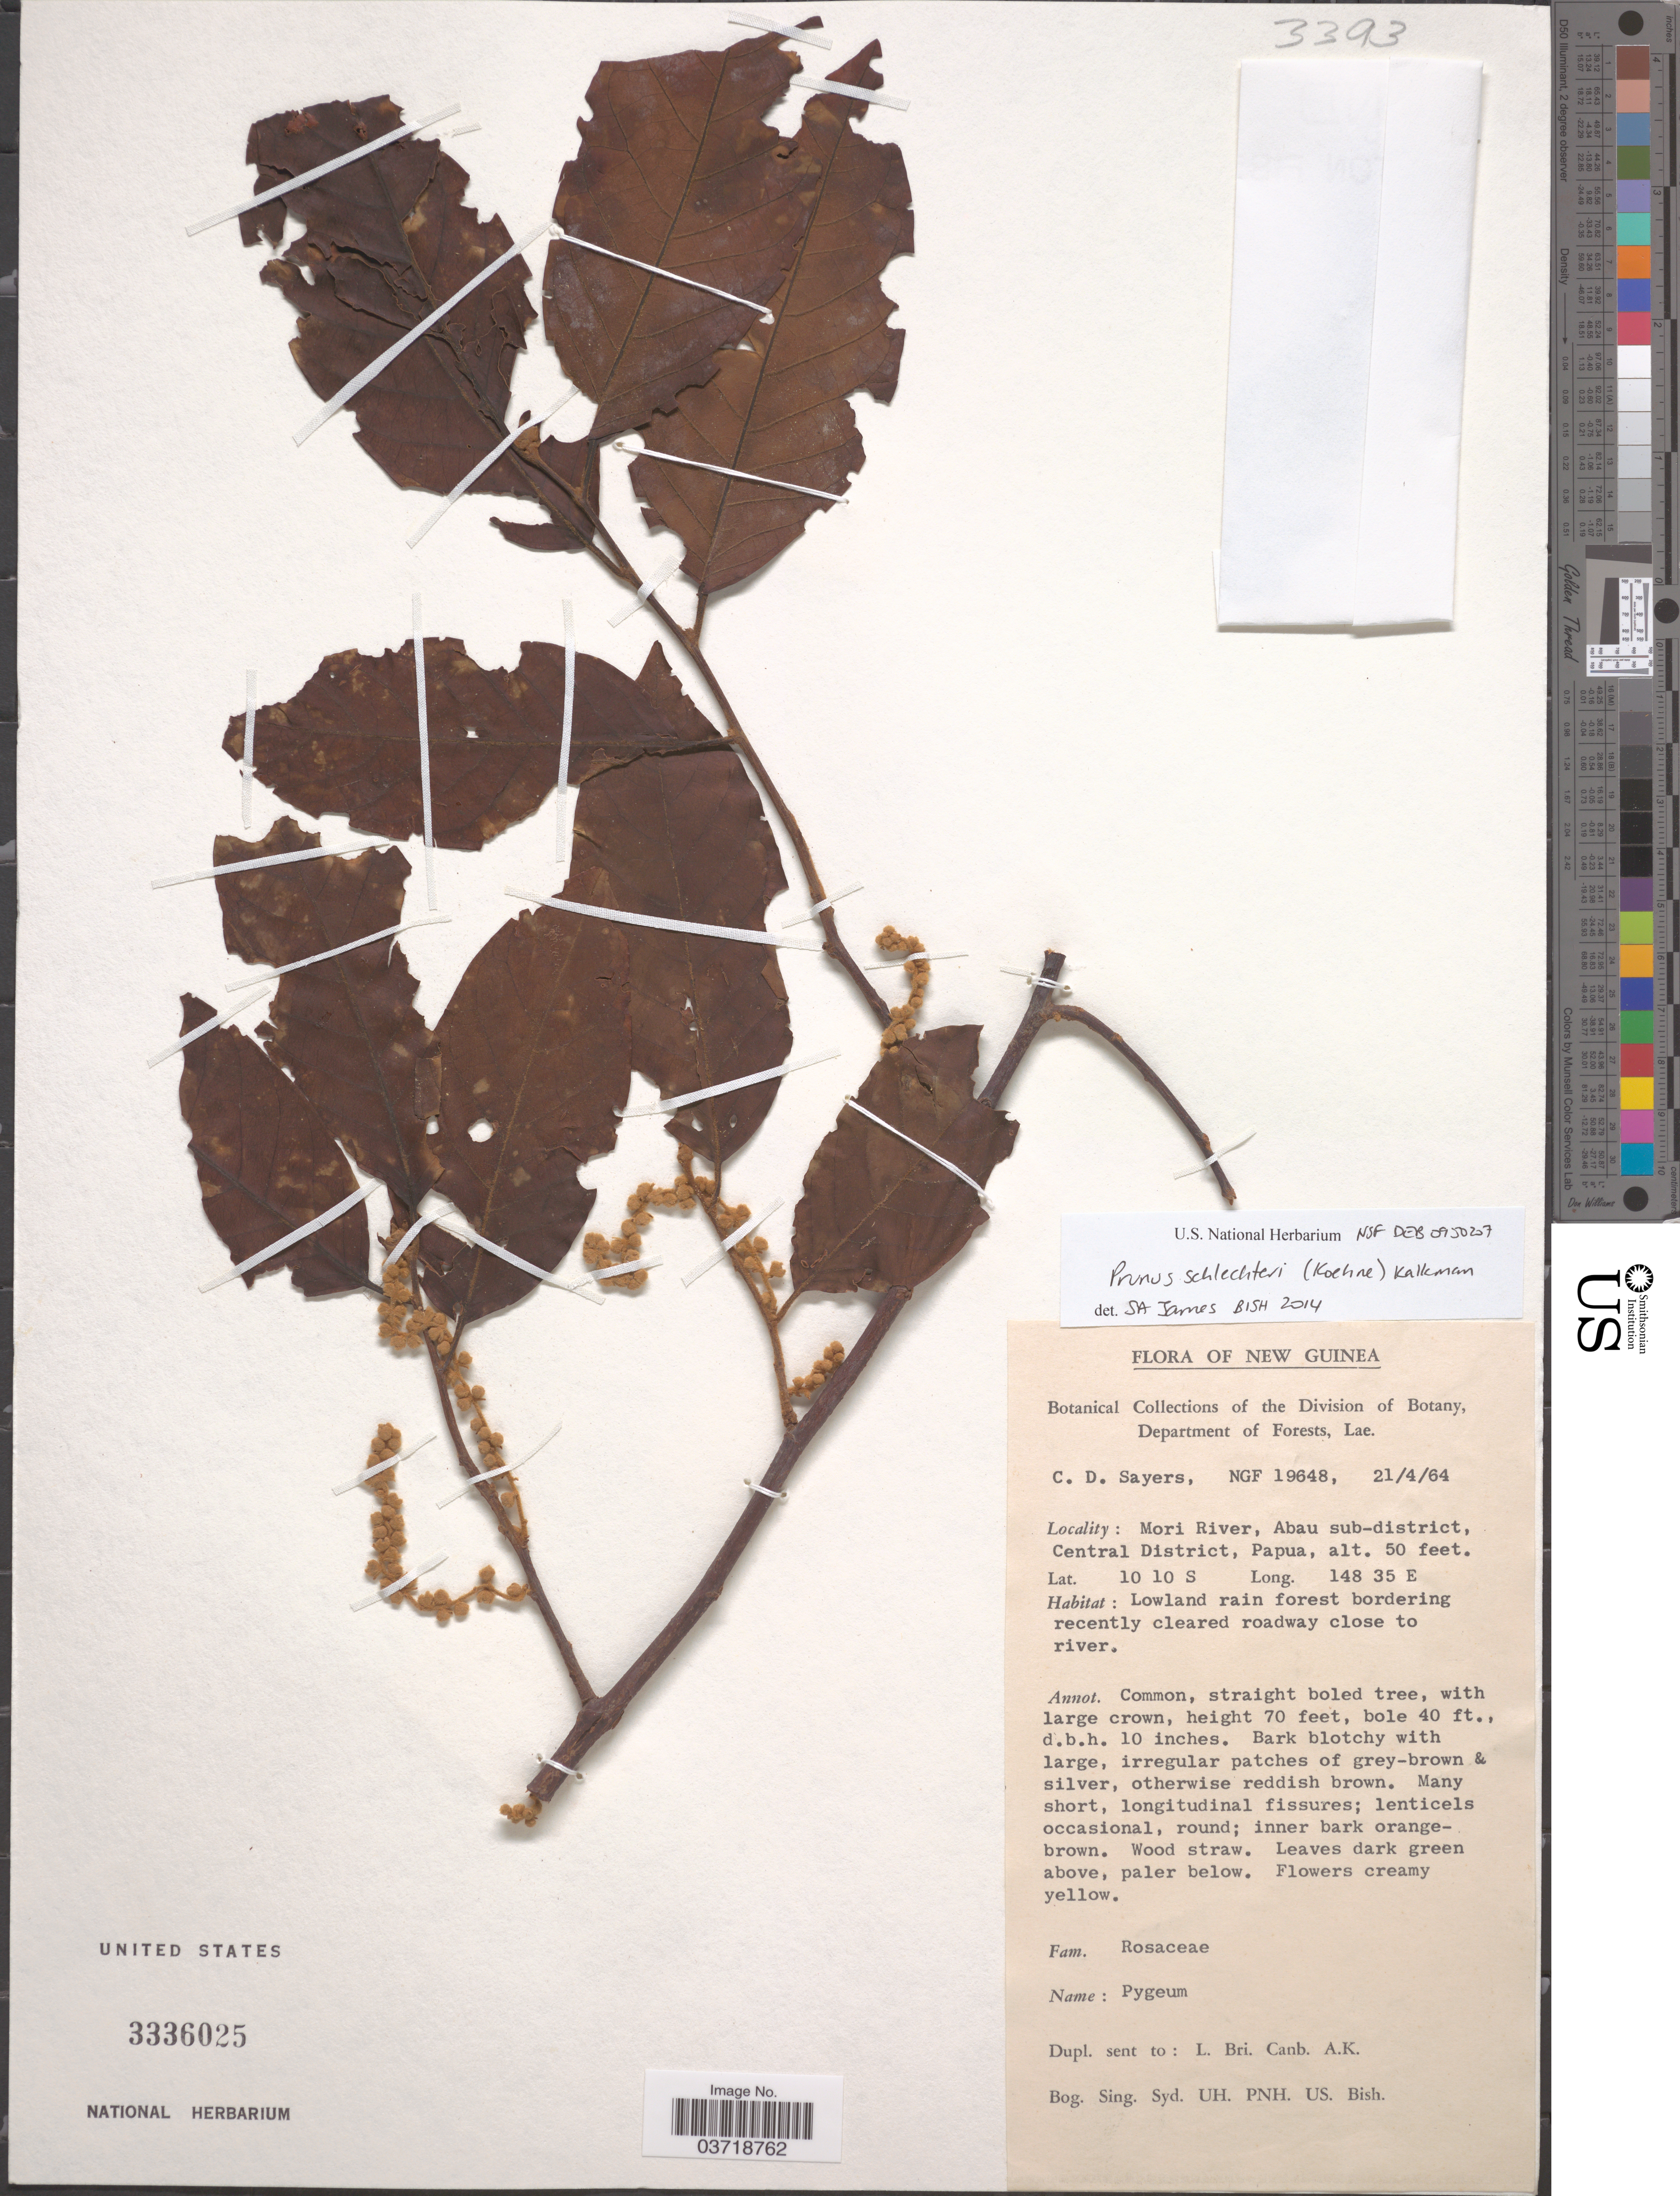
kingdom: Plantae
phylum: Tracheophyta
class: Magnoliopsida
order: Rosales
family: Rosaceae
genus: Prunus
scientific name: Prunus schlechteri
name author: (Koehne) Kalkman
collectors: C. Sayers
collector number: NGF 19648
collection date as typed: Transcribed d/m/y: 21/4/64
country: Papua New Guinea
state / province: Central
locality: New Guinea. Mori River, Abau sub-district, Central District, Papua.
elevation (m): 15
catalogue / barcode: US 3336025